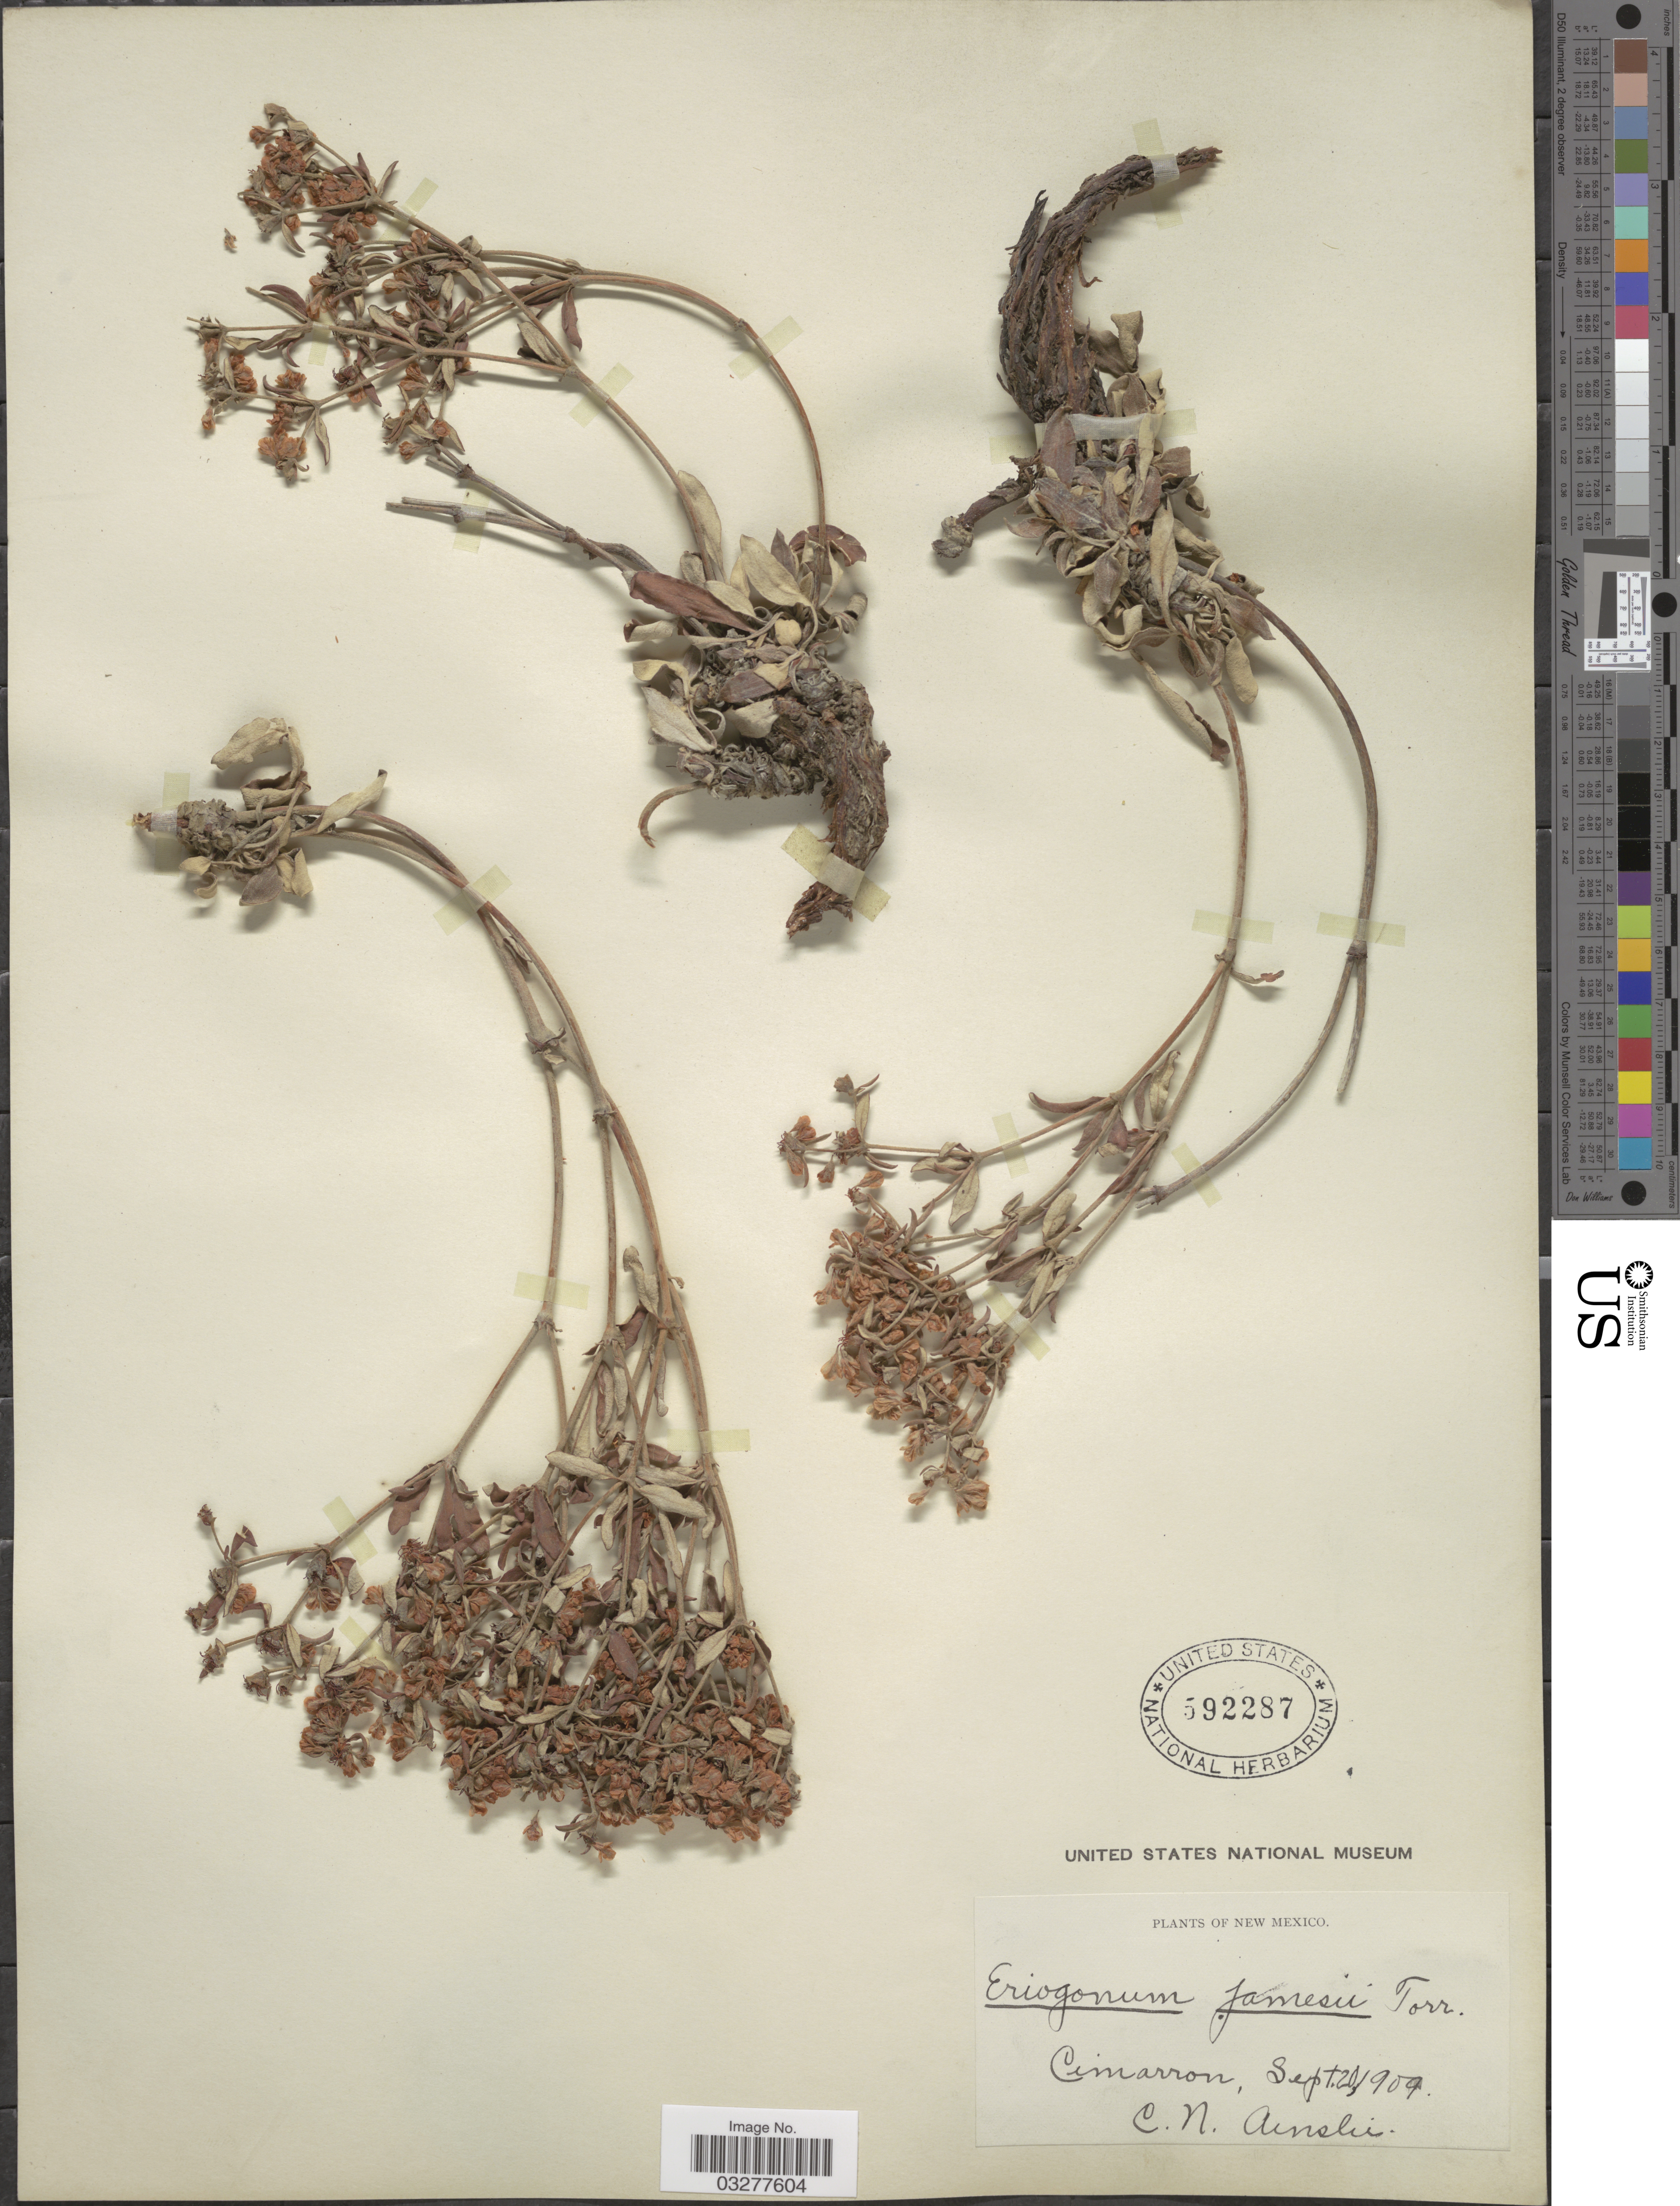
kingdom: Plantae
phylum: Tracheophyta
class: Magnoliopsida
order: Caryophyllales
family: Polygonaceae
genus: Eriogonum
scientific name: Eriogonum jamesii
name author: Benth.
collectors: C. N. Ainslee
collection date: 1909-09-20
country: United States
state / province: New Mexico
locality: Cimarron.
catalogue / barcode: US 592287